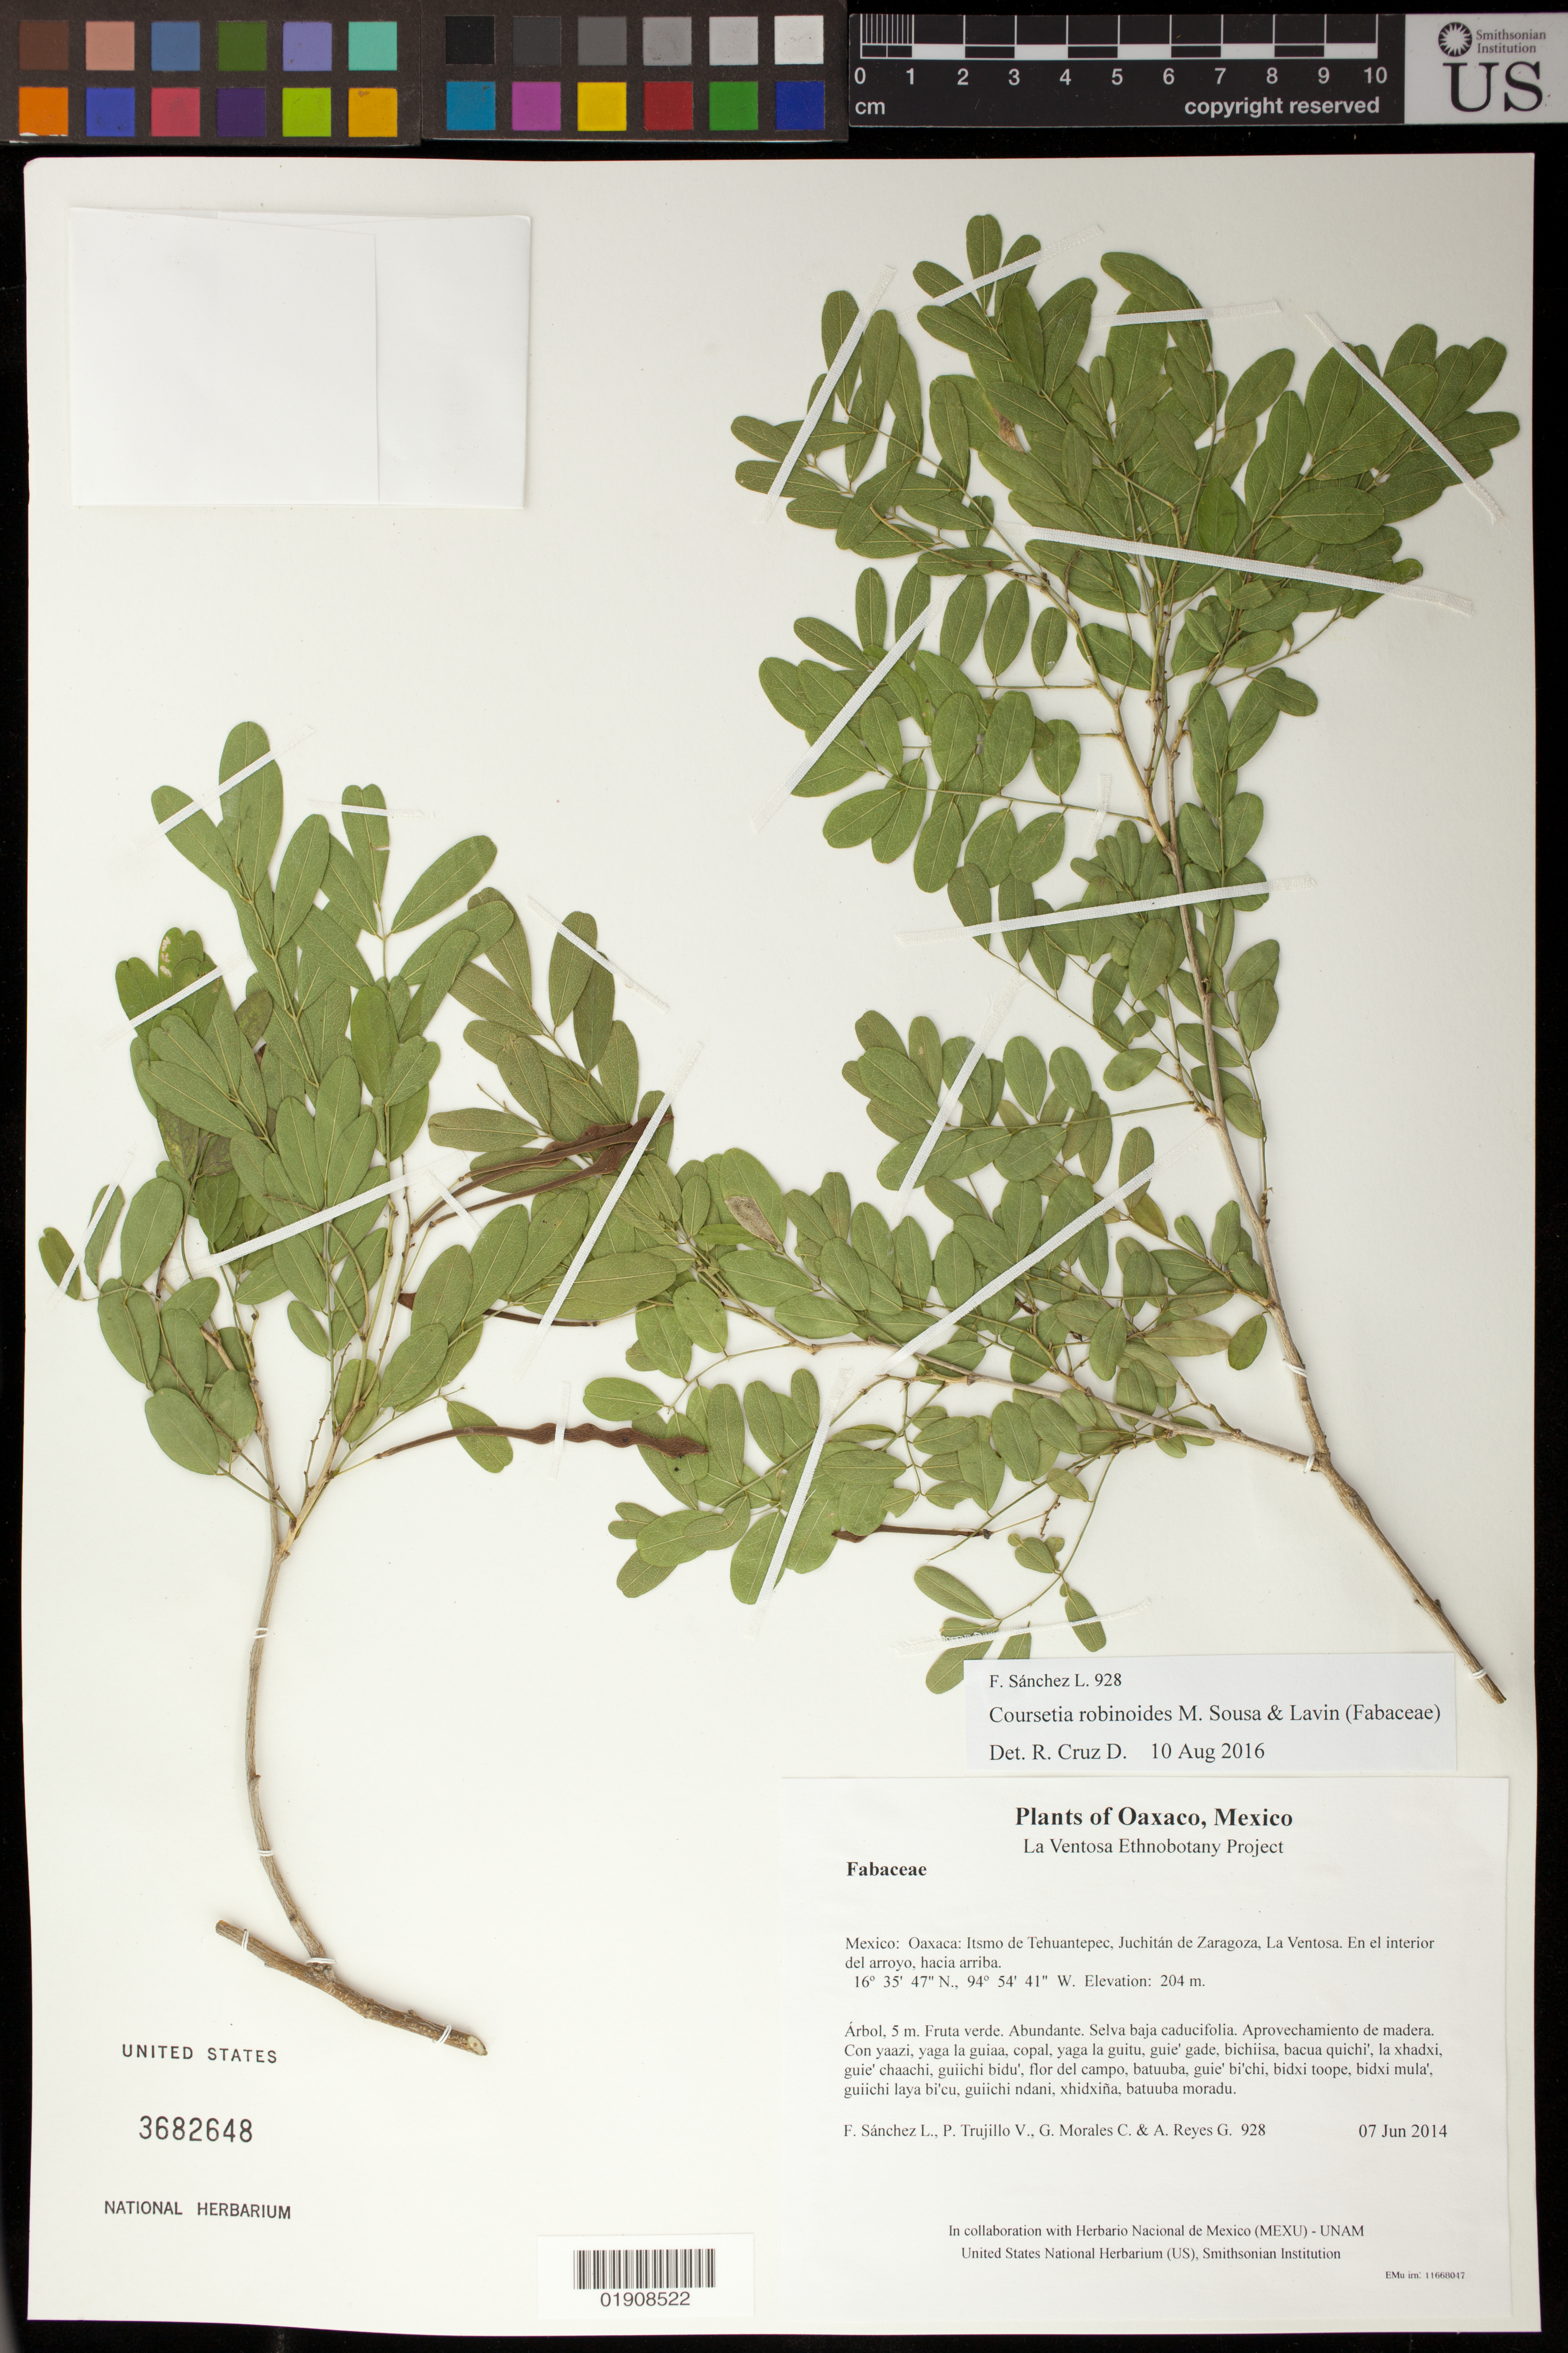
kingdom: Plantae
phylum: Tracheophyta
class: Magnoliopsida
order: Fabales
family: Fabaceae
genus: Coursetia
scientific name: Coursetia robinoides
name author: M. Sousa & Lavin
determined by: Cruz D., R.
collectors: F. Sánchez L., P. Trujillo V., G. Morales C. & A. Reyes G.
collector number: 928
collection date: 2014-06-07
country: Mexico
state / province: Oaxaca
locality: Itsmo de Tehuantepec, Juchitán de Zaragoza, La Ventosa. En el interior del arroyo, hacia arriba.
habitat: Selva baja caducifolia. Aprovechamiento de madera.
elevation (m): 204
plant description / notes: JEBOT, MEXU, SERO; Yaga. 5 m. Cuaananaxhi naga'. Stale.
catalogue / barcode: US 3682648